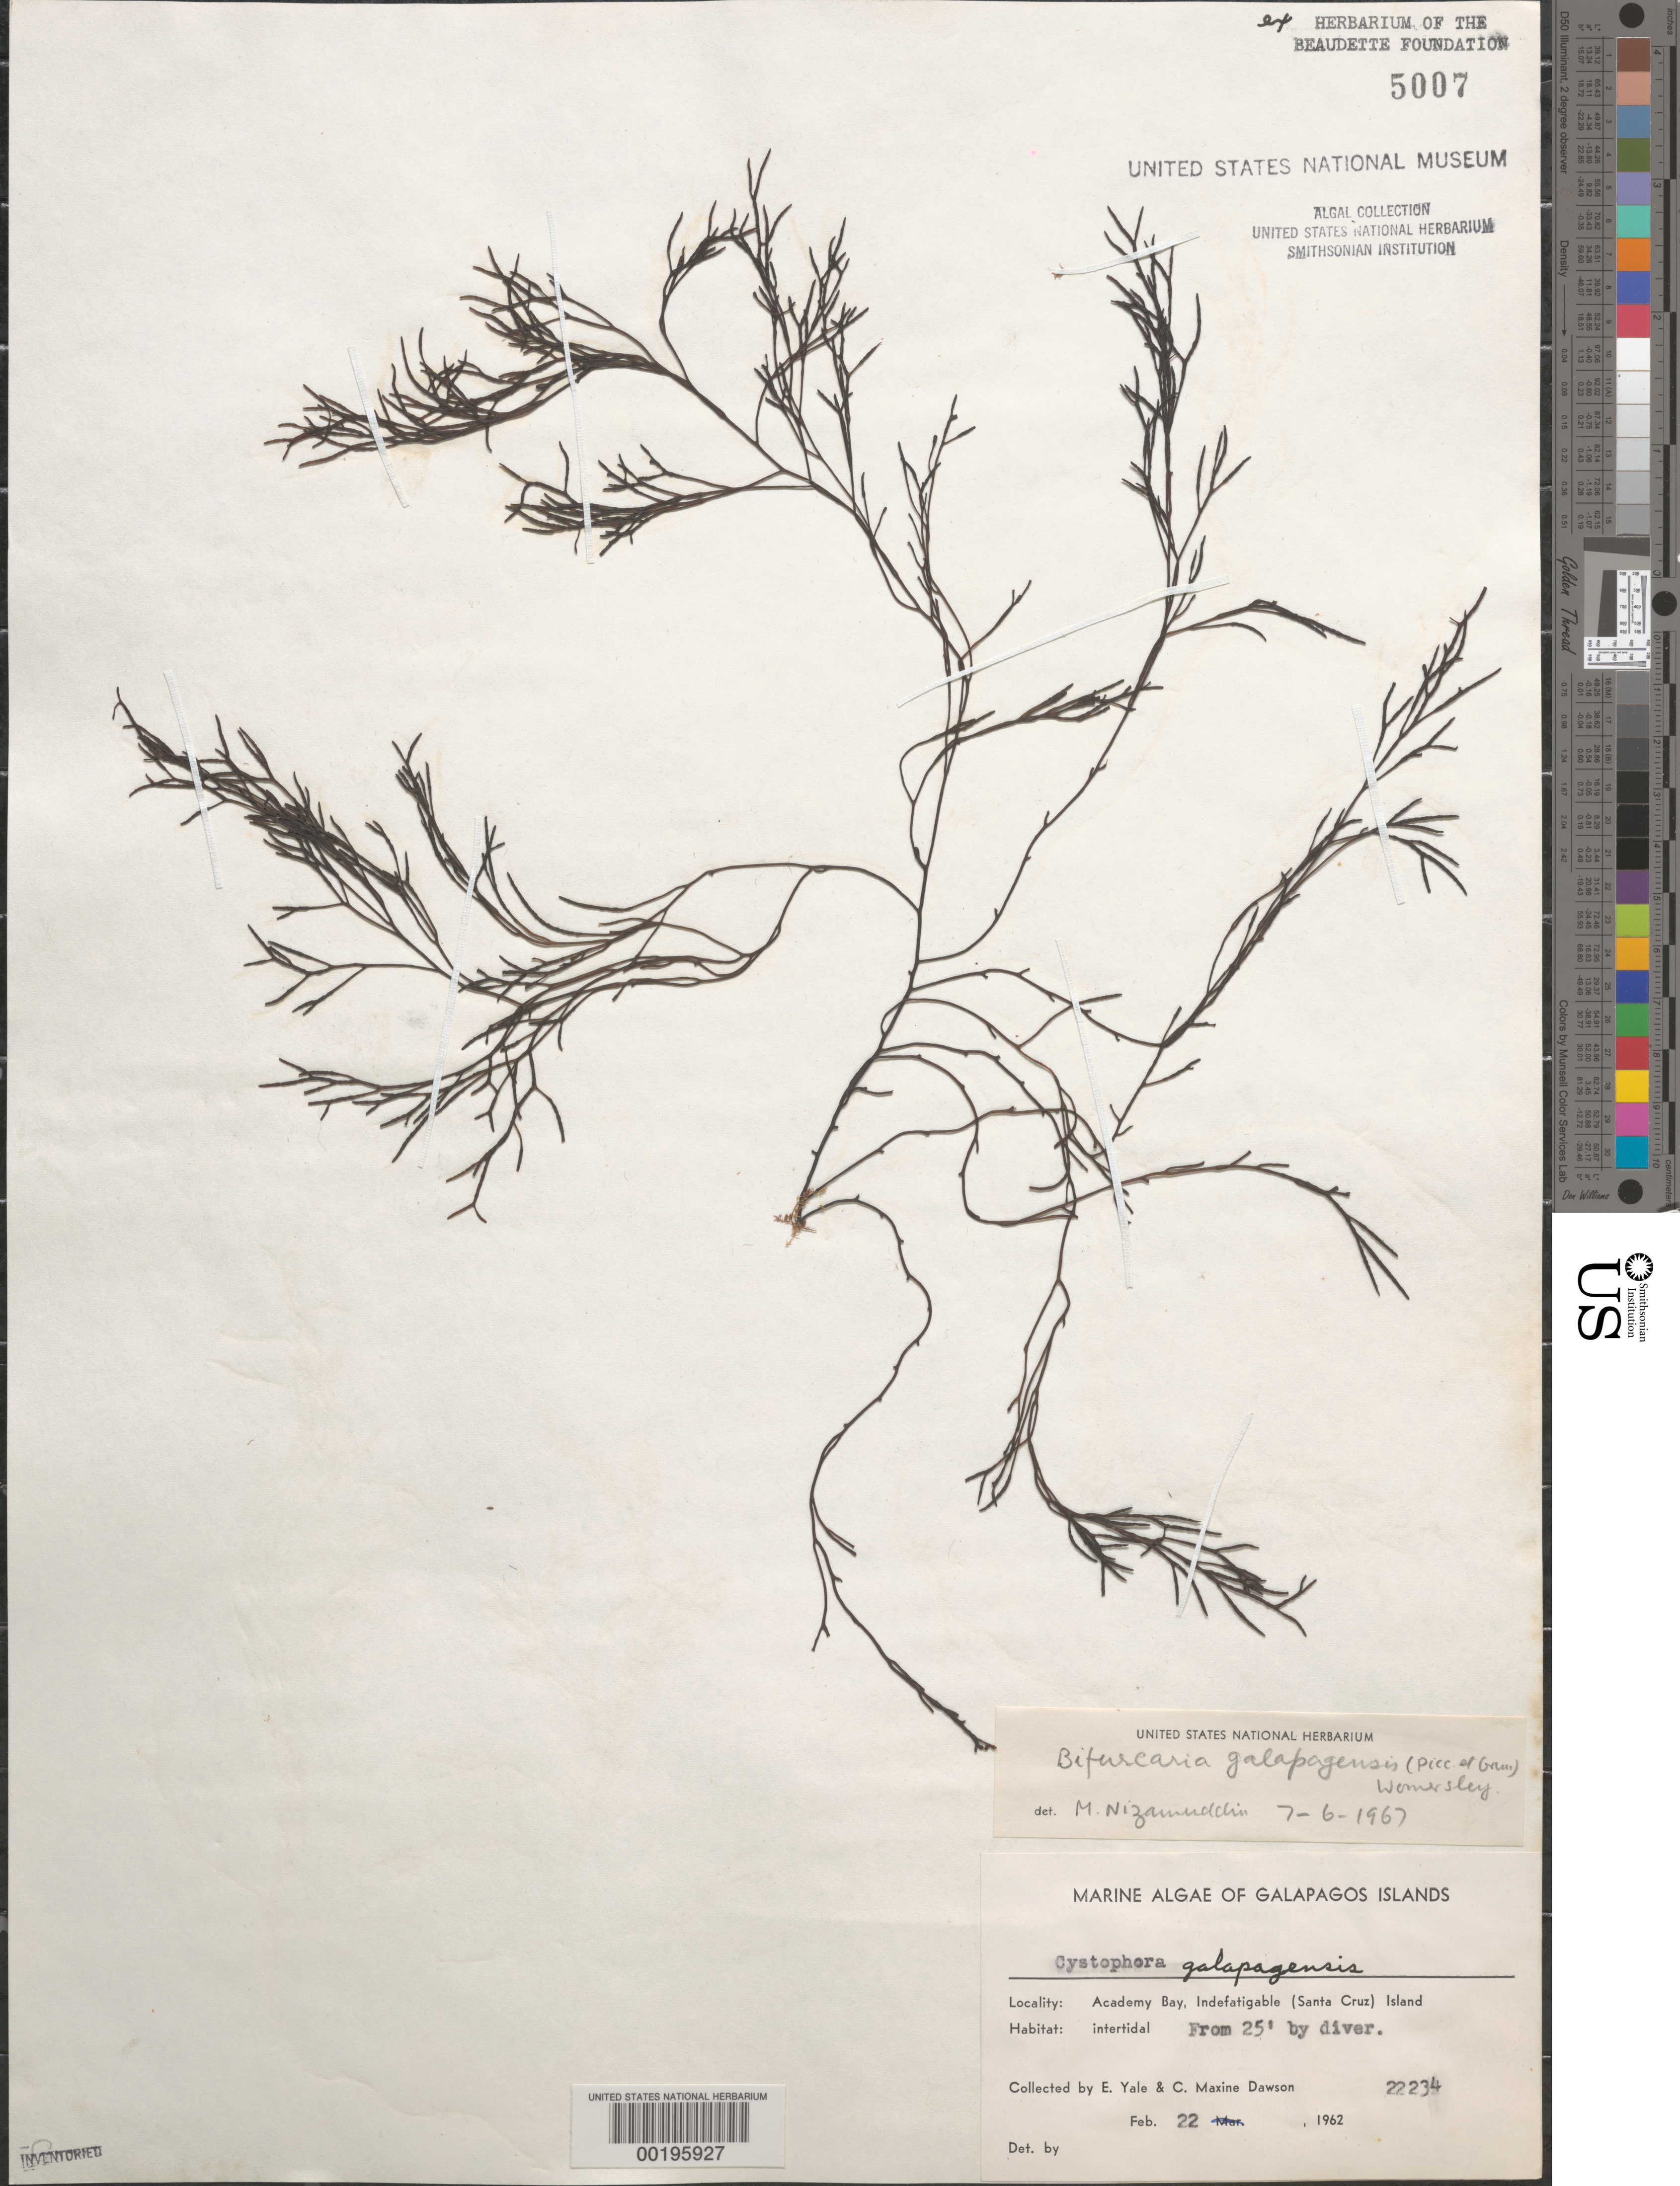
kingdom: Chromista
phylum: Ochrophyta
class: Phaeophyceae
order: Fucales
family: Sargassaceae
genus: Bifurcaria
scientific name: Bifurcaria galapagensis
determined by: Nizamuddin, M.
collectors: E. Y. Dawson & C. M. Dawson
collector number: EYD 22234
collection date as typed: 22 Feb 1962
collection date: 1962-02-22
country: Ecuador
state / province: Colón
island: Santa Cruz [Indefatigable, Chaves]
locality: Academy Bay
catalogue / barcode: US 5007